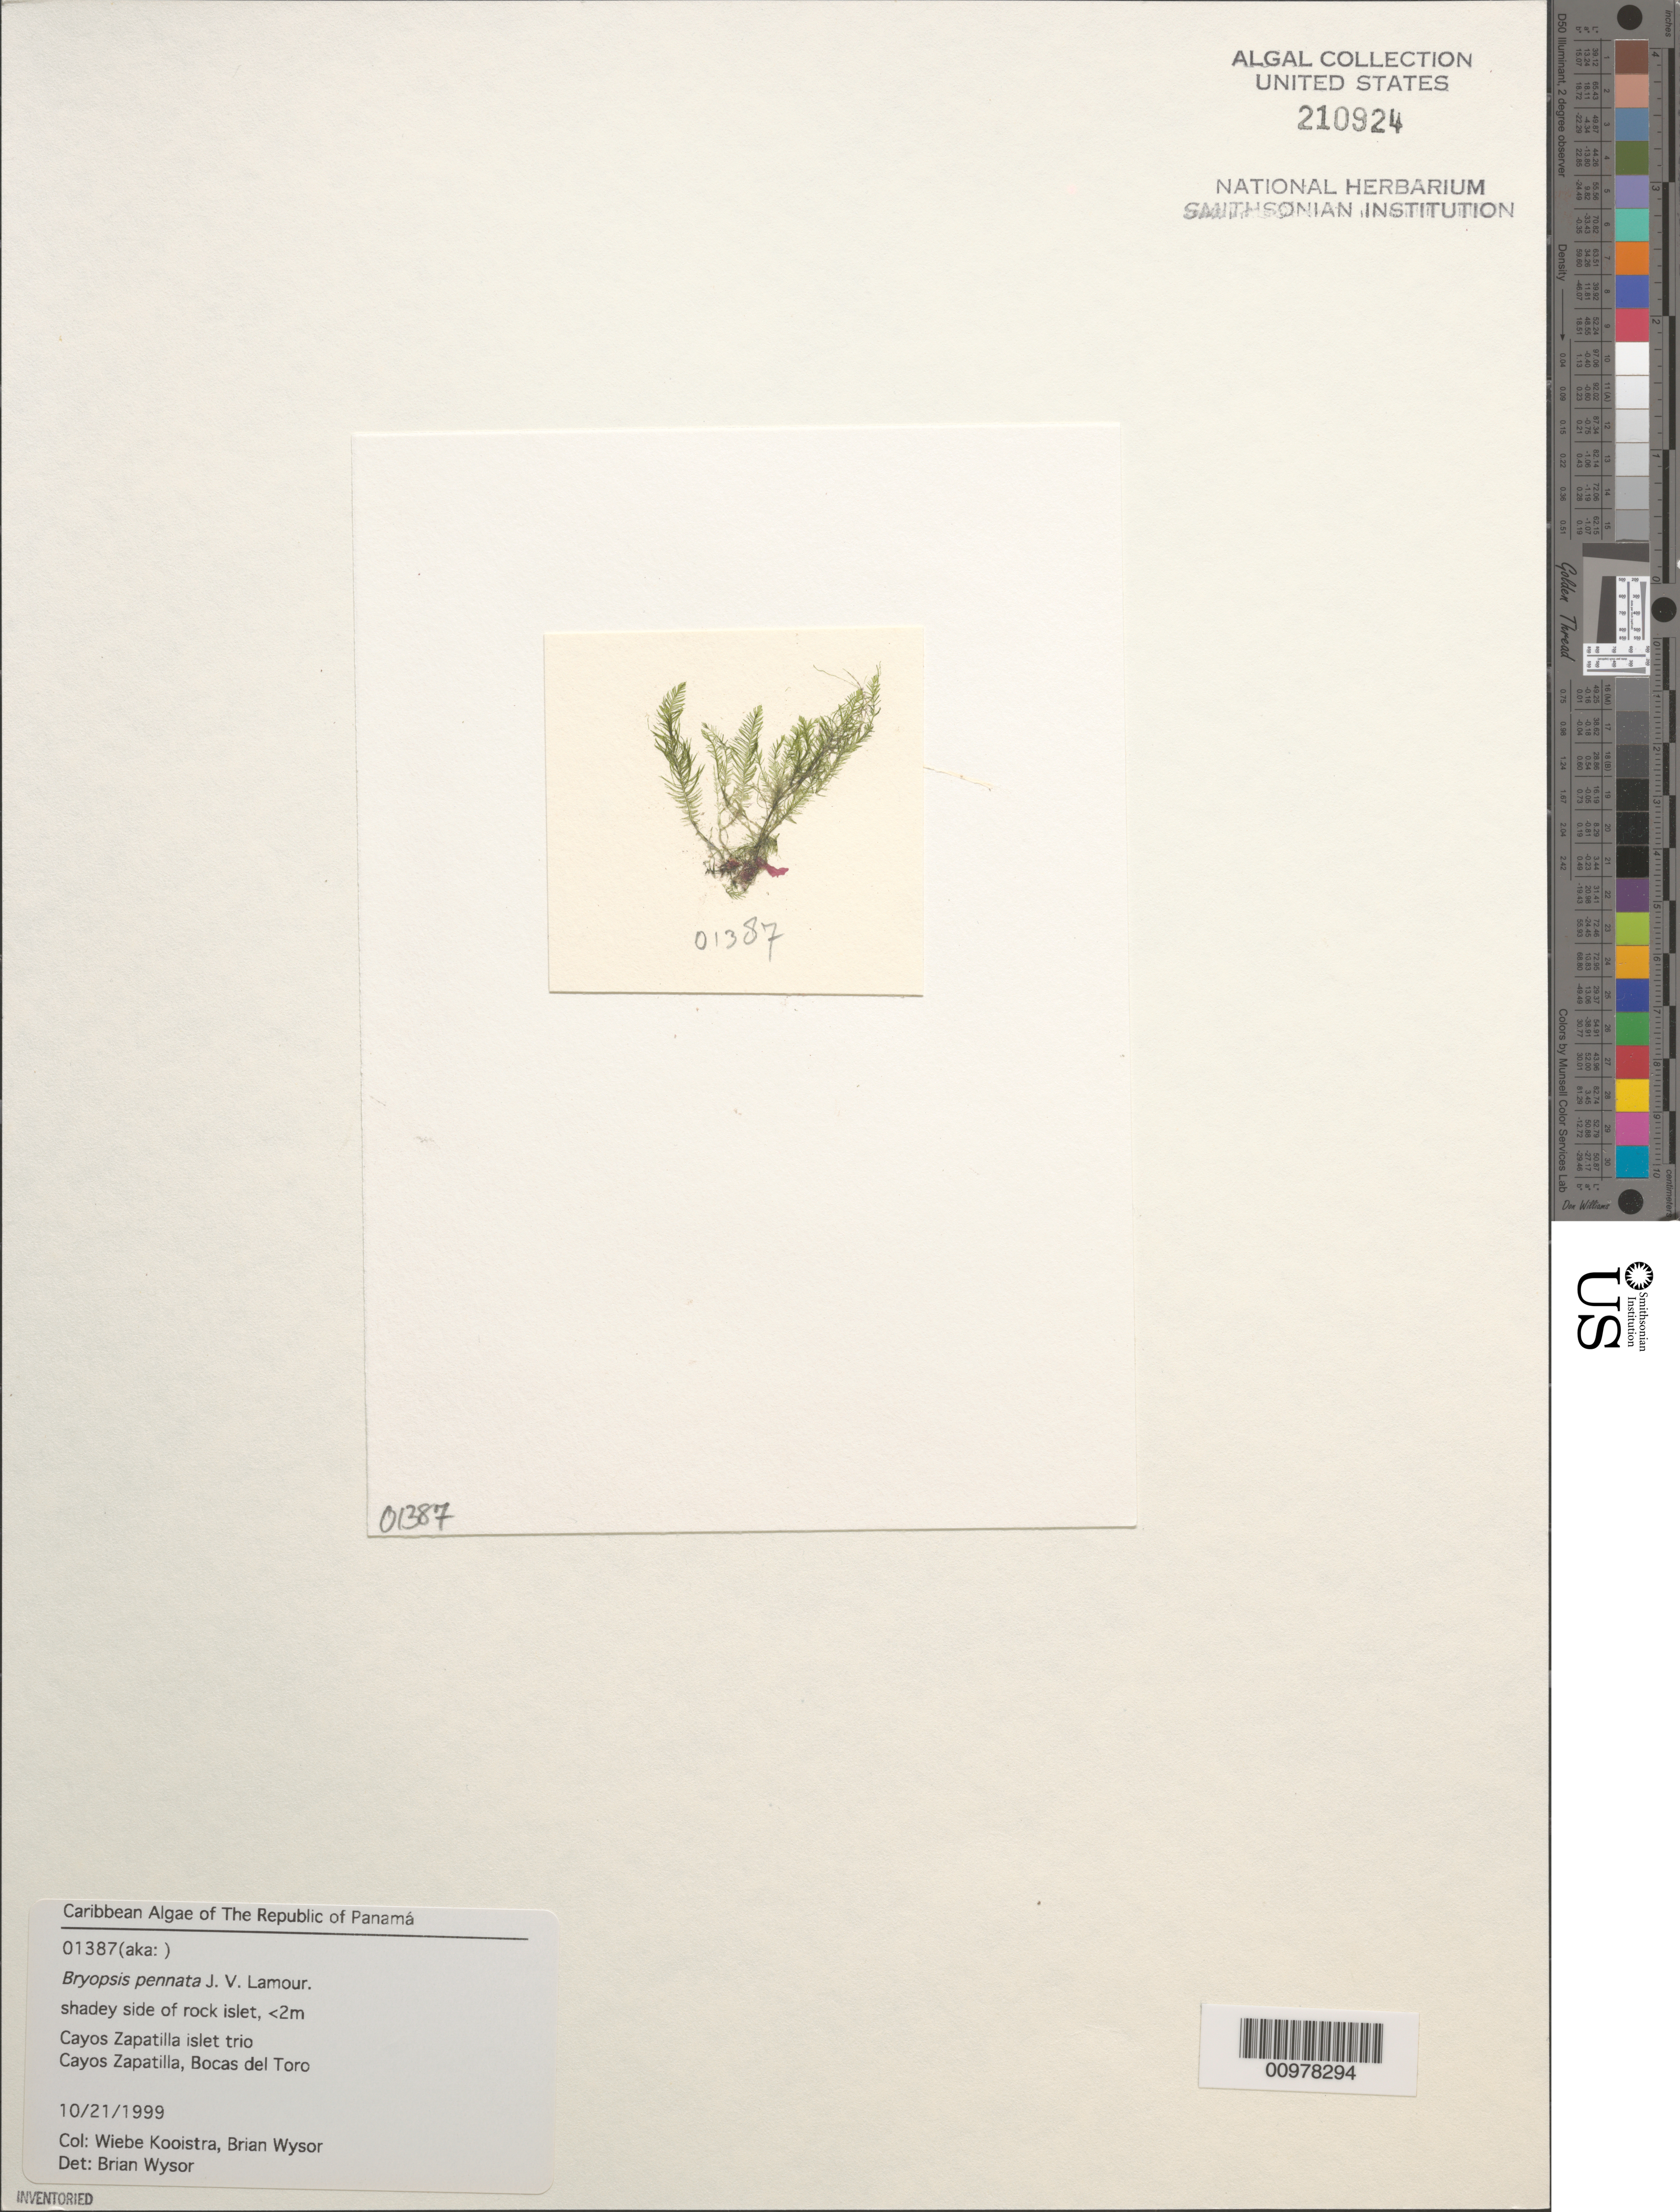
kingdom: Plantae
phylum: Chlorophyta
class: Ulvophyceae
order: Bryopsidales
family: Bryopsidaceae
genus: Bryopsis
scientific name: Bryopsis pennata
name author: J.V.Lamouroux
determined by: Wysor, B.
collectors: B. Wysor & W. Kooistra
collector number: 01387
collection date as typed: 21 Oct 1999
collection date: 1999-10-21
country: Panama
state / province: Bocas del Toro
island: Cayos Zapatilla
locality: Islet trio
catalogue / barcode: US 210924